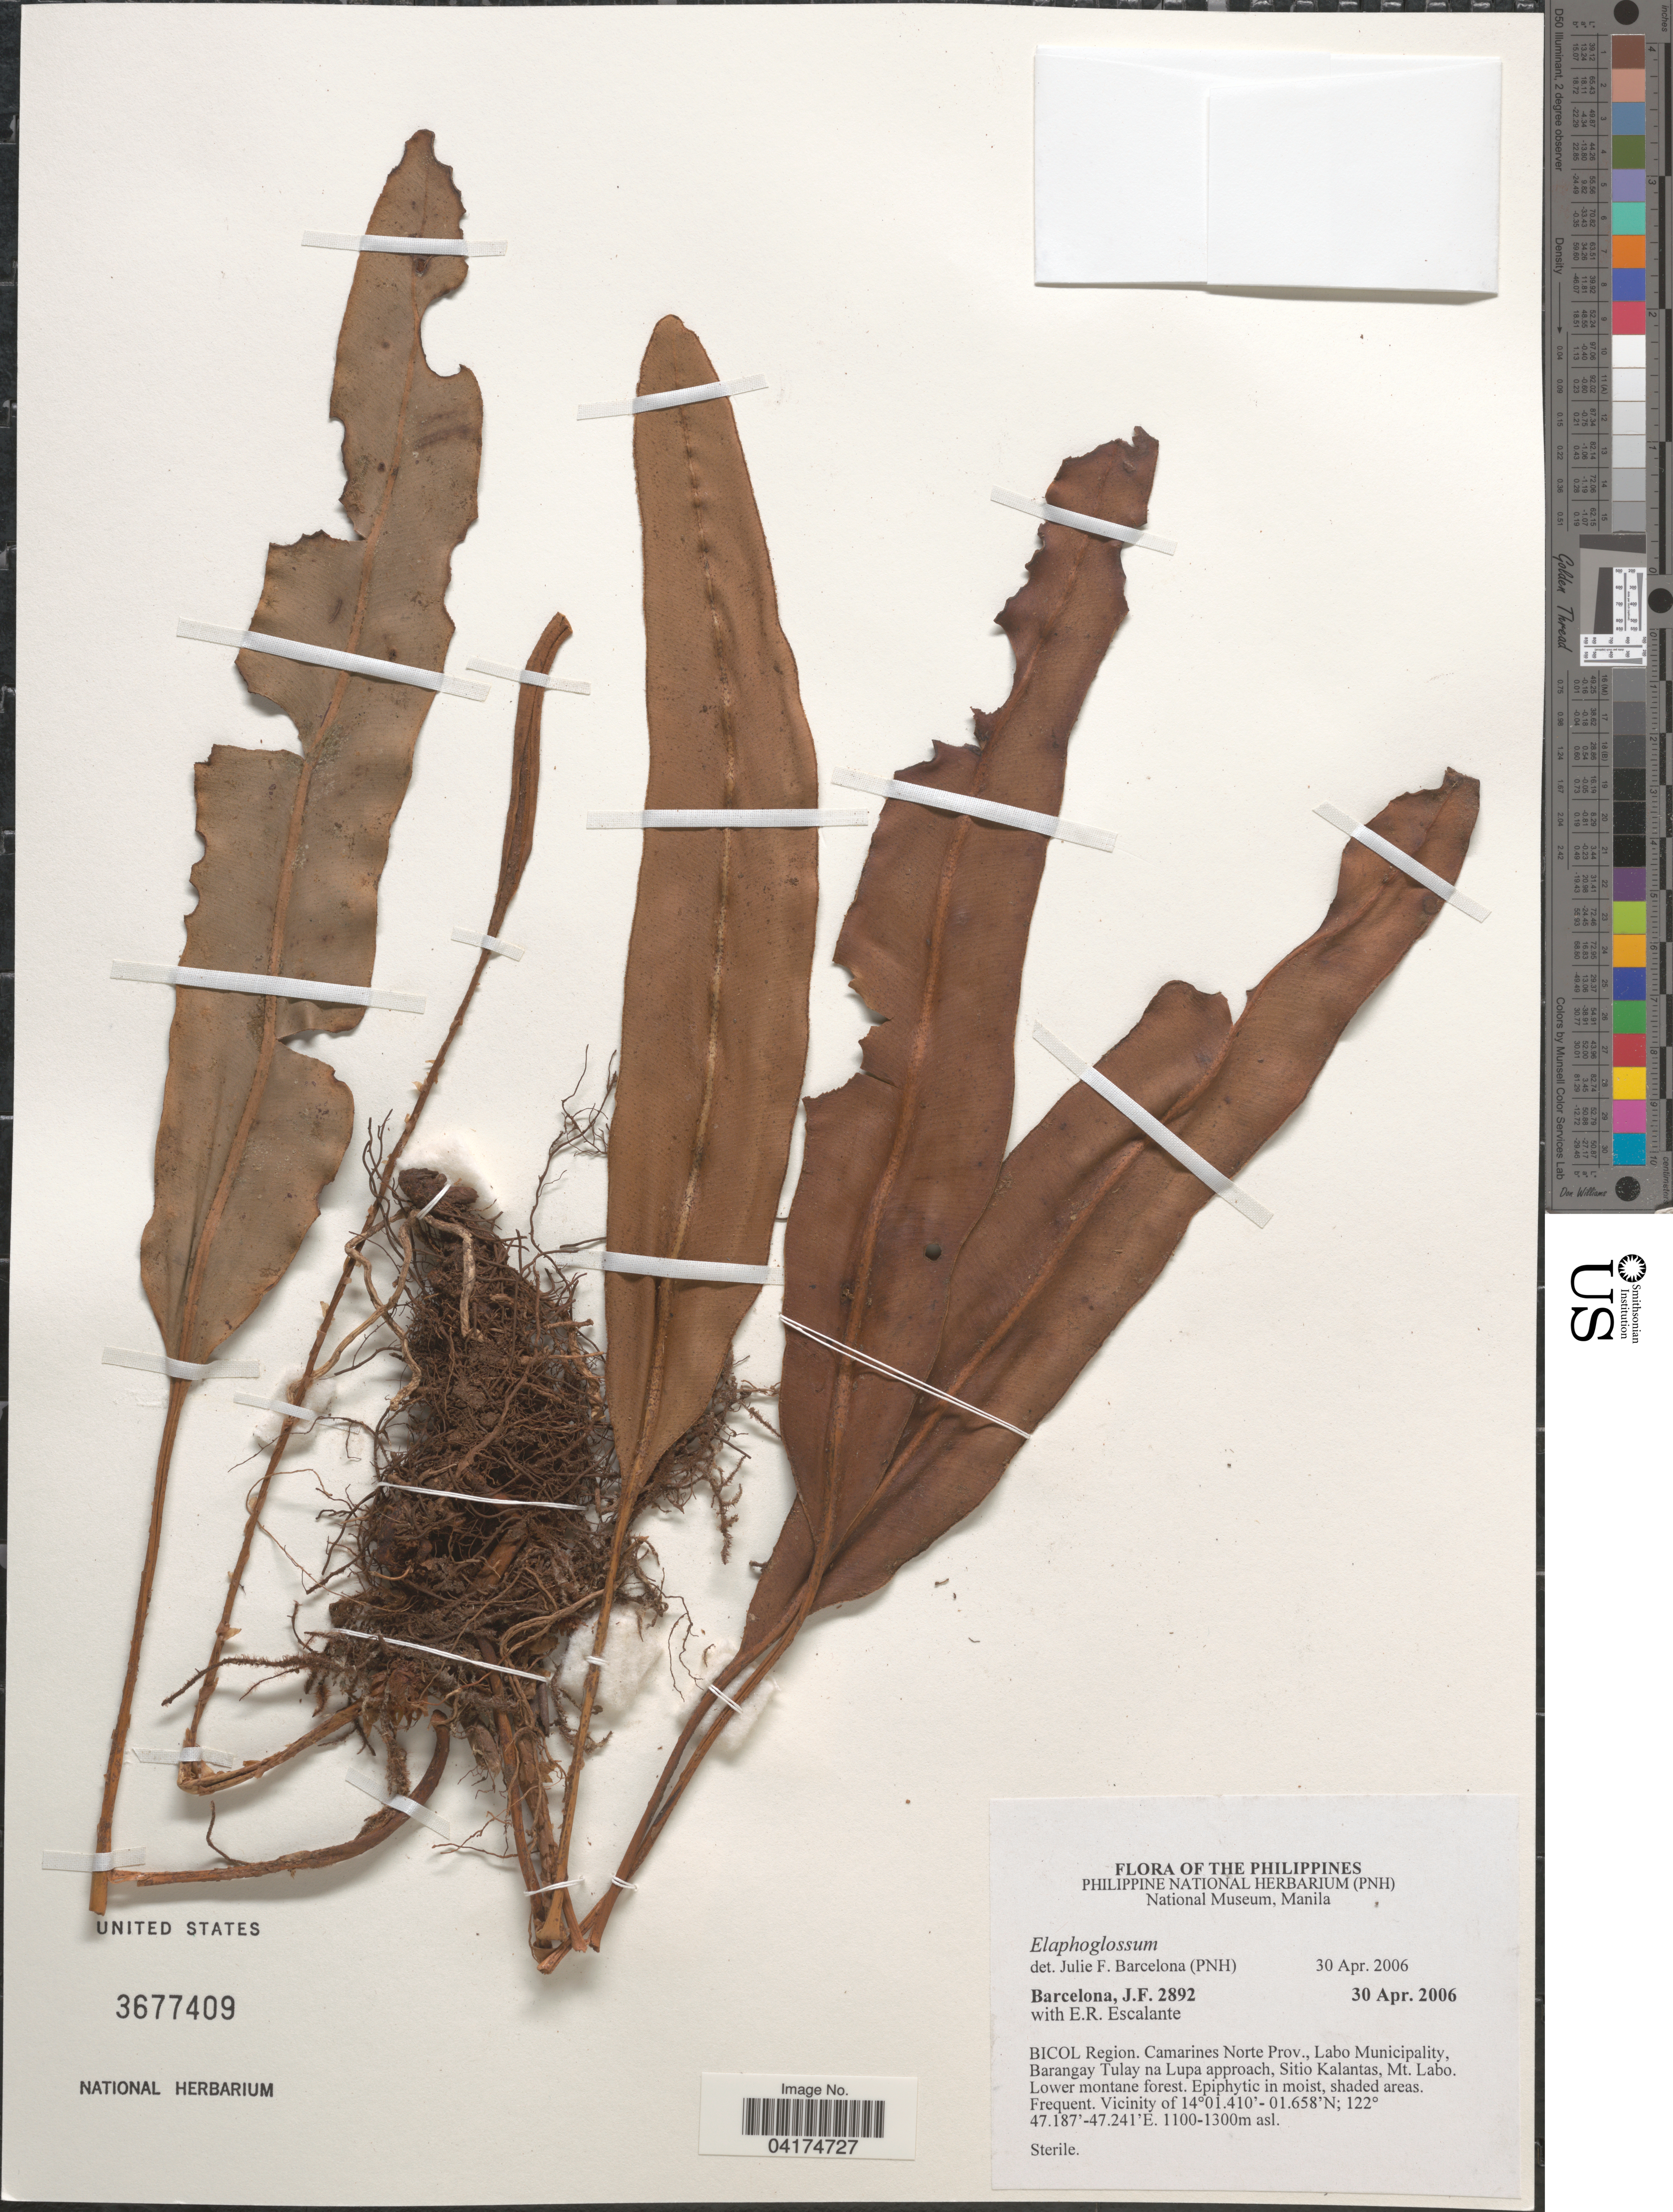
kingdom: Plantae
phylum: Tracheophyta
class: Polypodiopsida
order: Polypodiales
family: Dryopteridaceae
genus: Elaphoglossum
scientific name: Elaphoglossum sp.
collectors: J. F. Barcelona & E. Escalante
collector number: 2892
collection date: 2006-04-30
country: Philippines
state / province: Bicol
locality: BICOL Region. Camarines Norte Prov., Labo Municipality, Barangay Tulay na Lupa approach, Sitio Kalantas, Mt. Labo.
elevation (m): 1100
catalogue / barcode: US 3677409